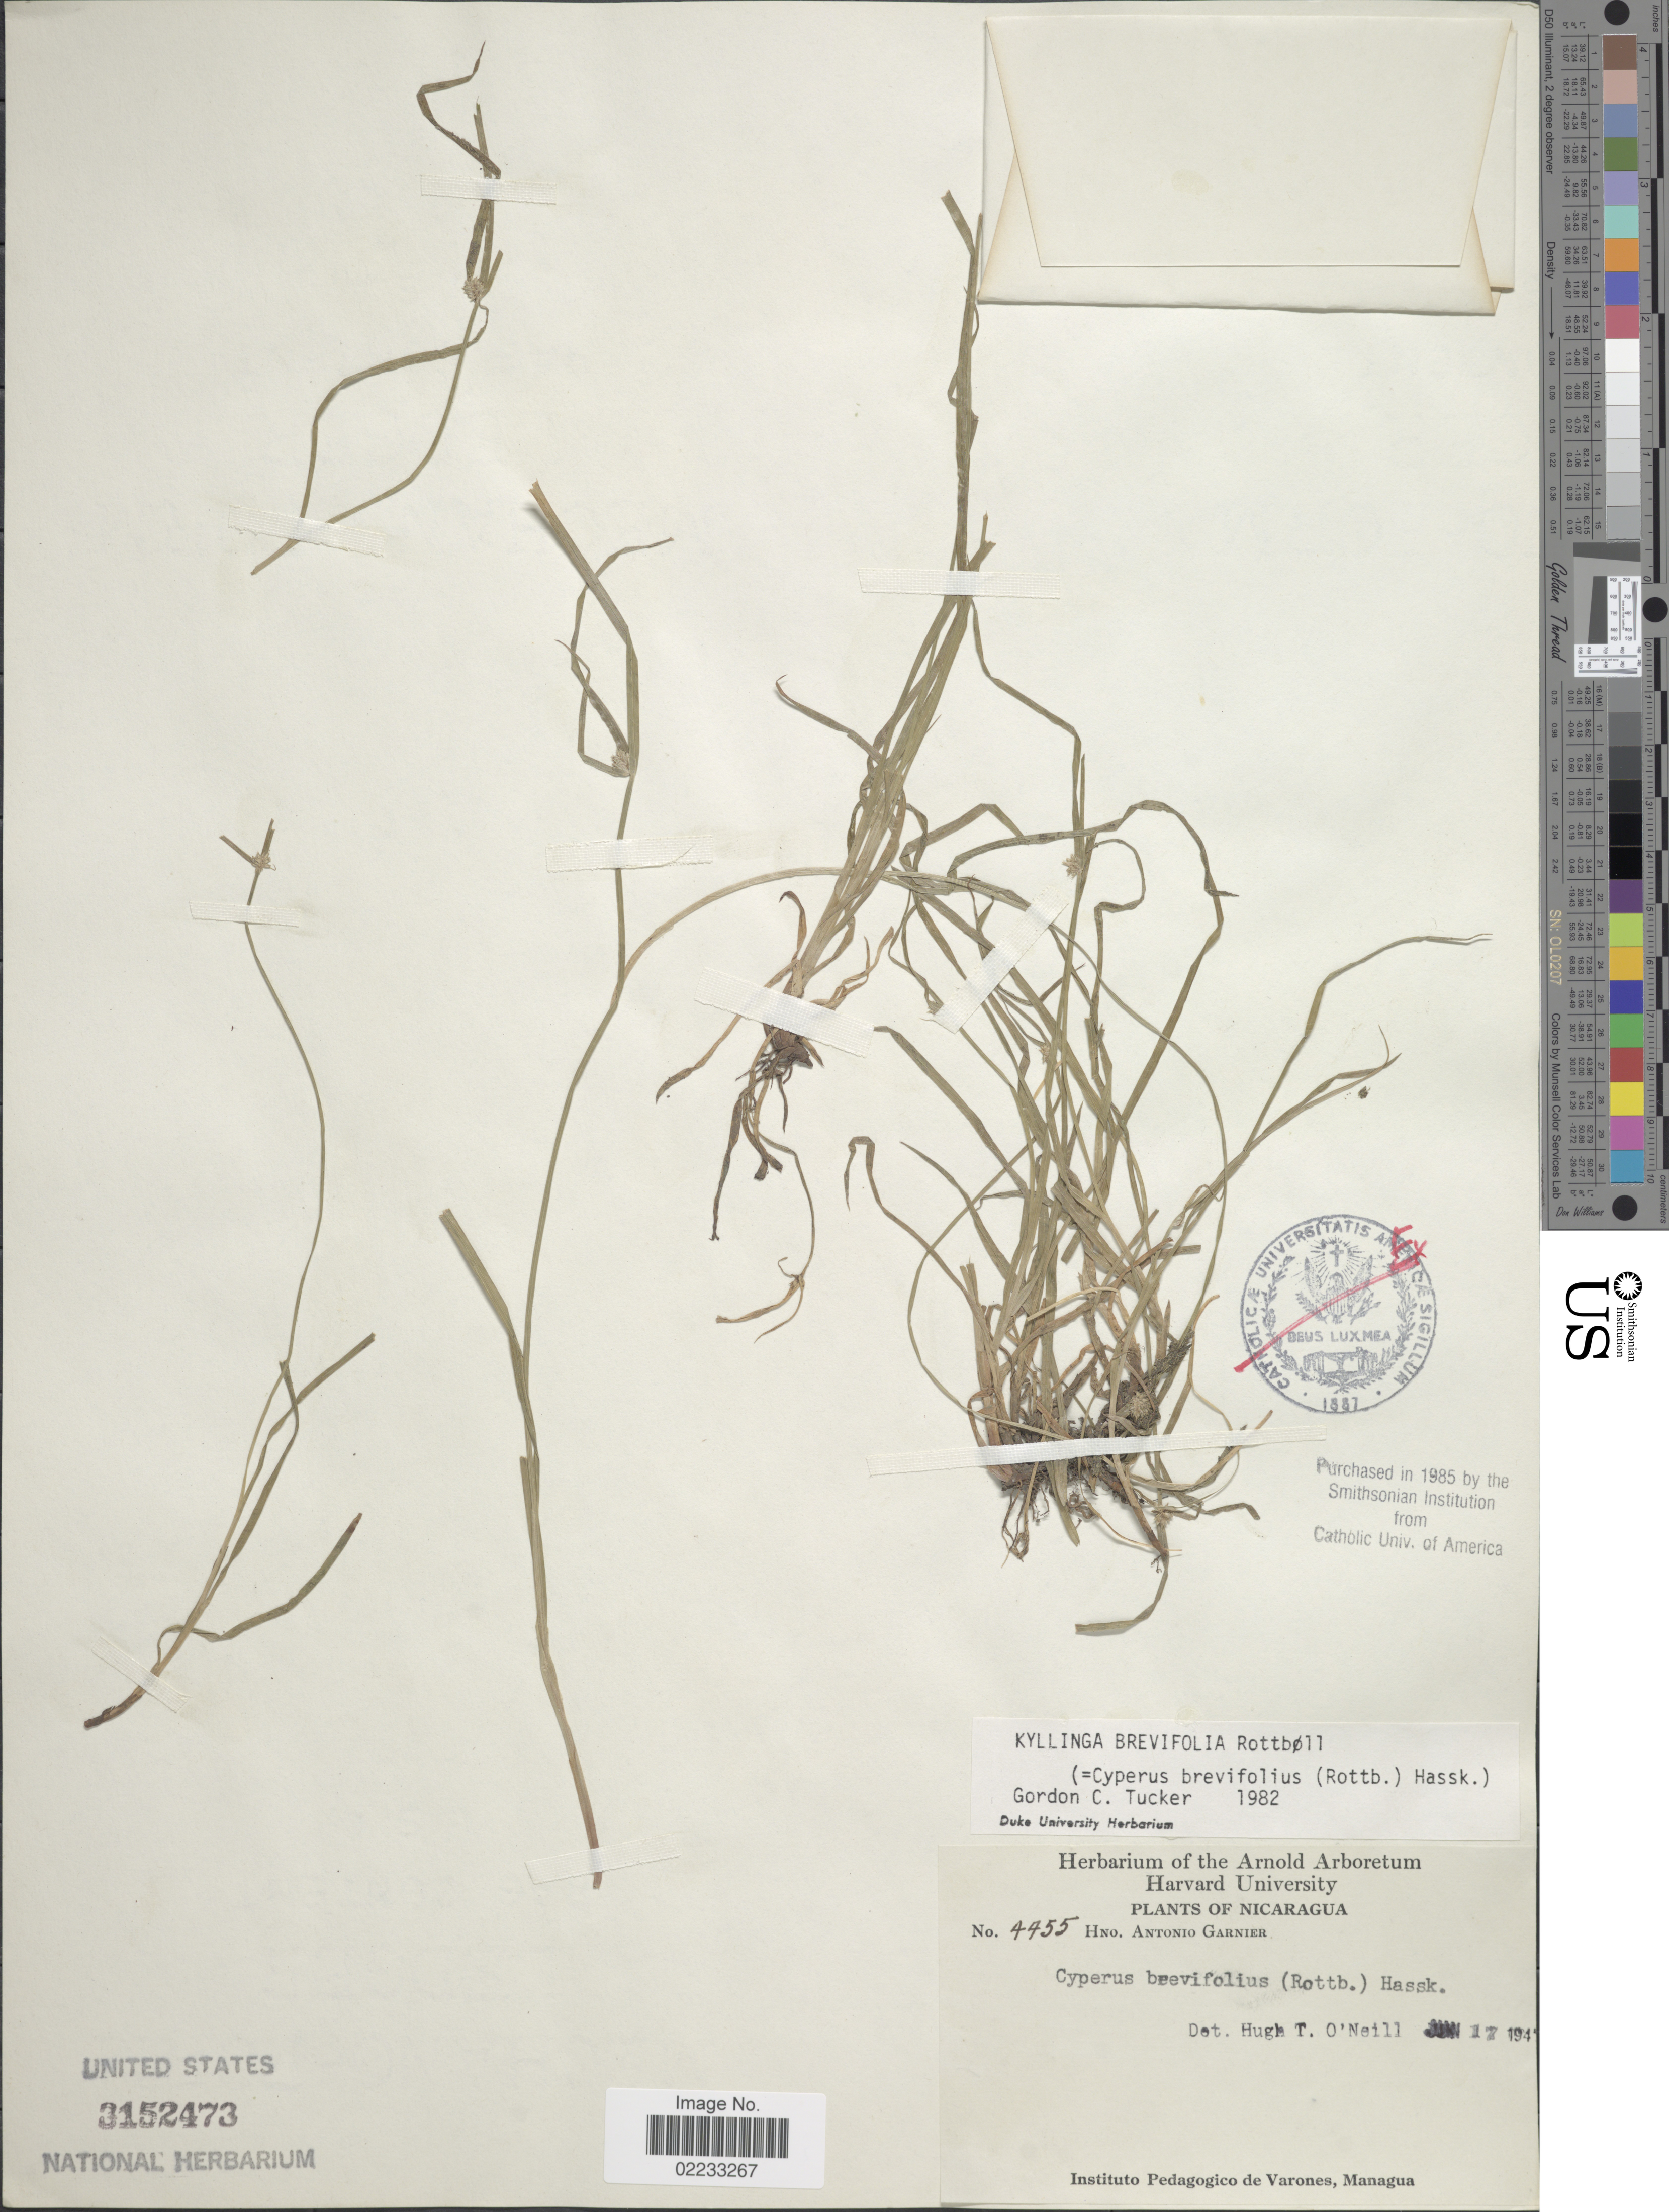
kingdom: Plantae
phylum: Tracheophyta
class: Liliopsida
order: Poales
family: Cyperaceae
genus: Cyperus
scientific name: Cyperus brevifolius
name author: (Rottb.) Hassk.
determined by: Strong, M. T., (US), Smithsonian Institution - National Museum of Natural History (UNITED STATES)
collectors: Bro. A. Garnier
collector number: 4455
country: Nicaragua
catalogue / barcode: US 3152473